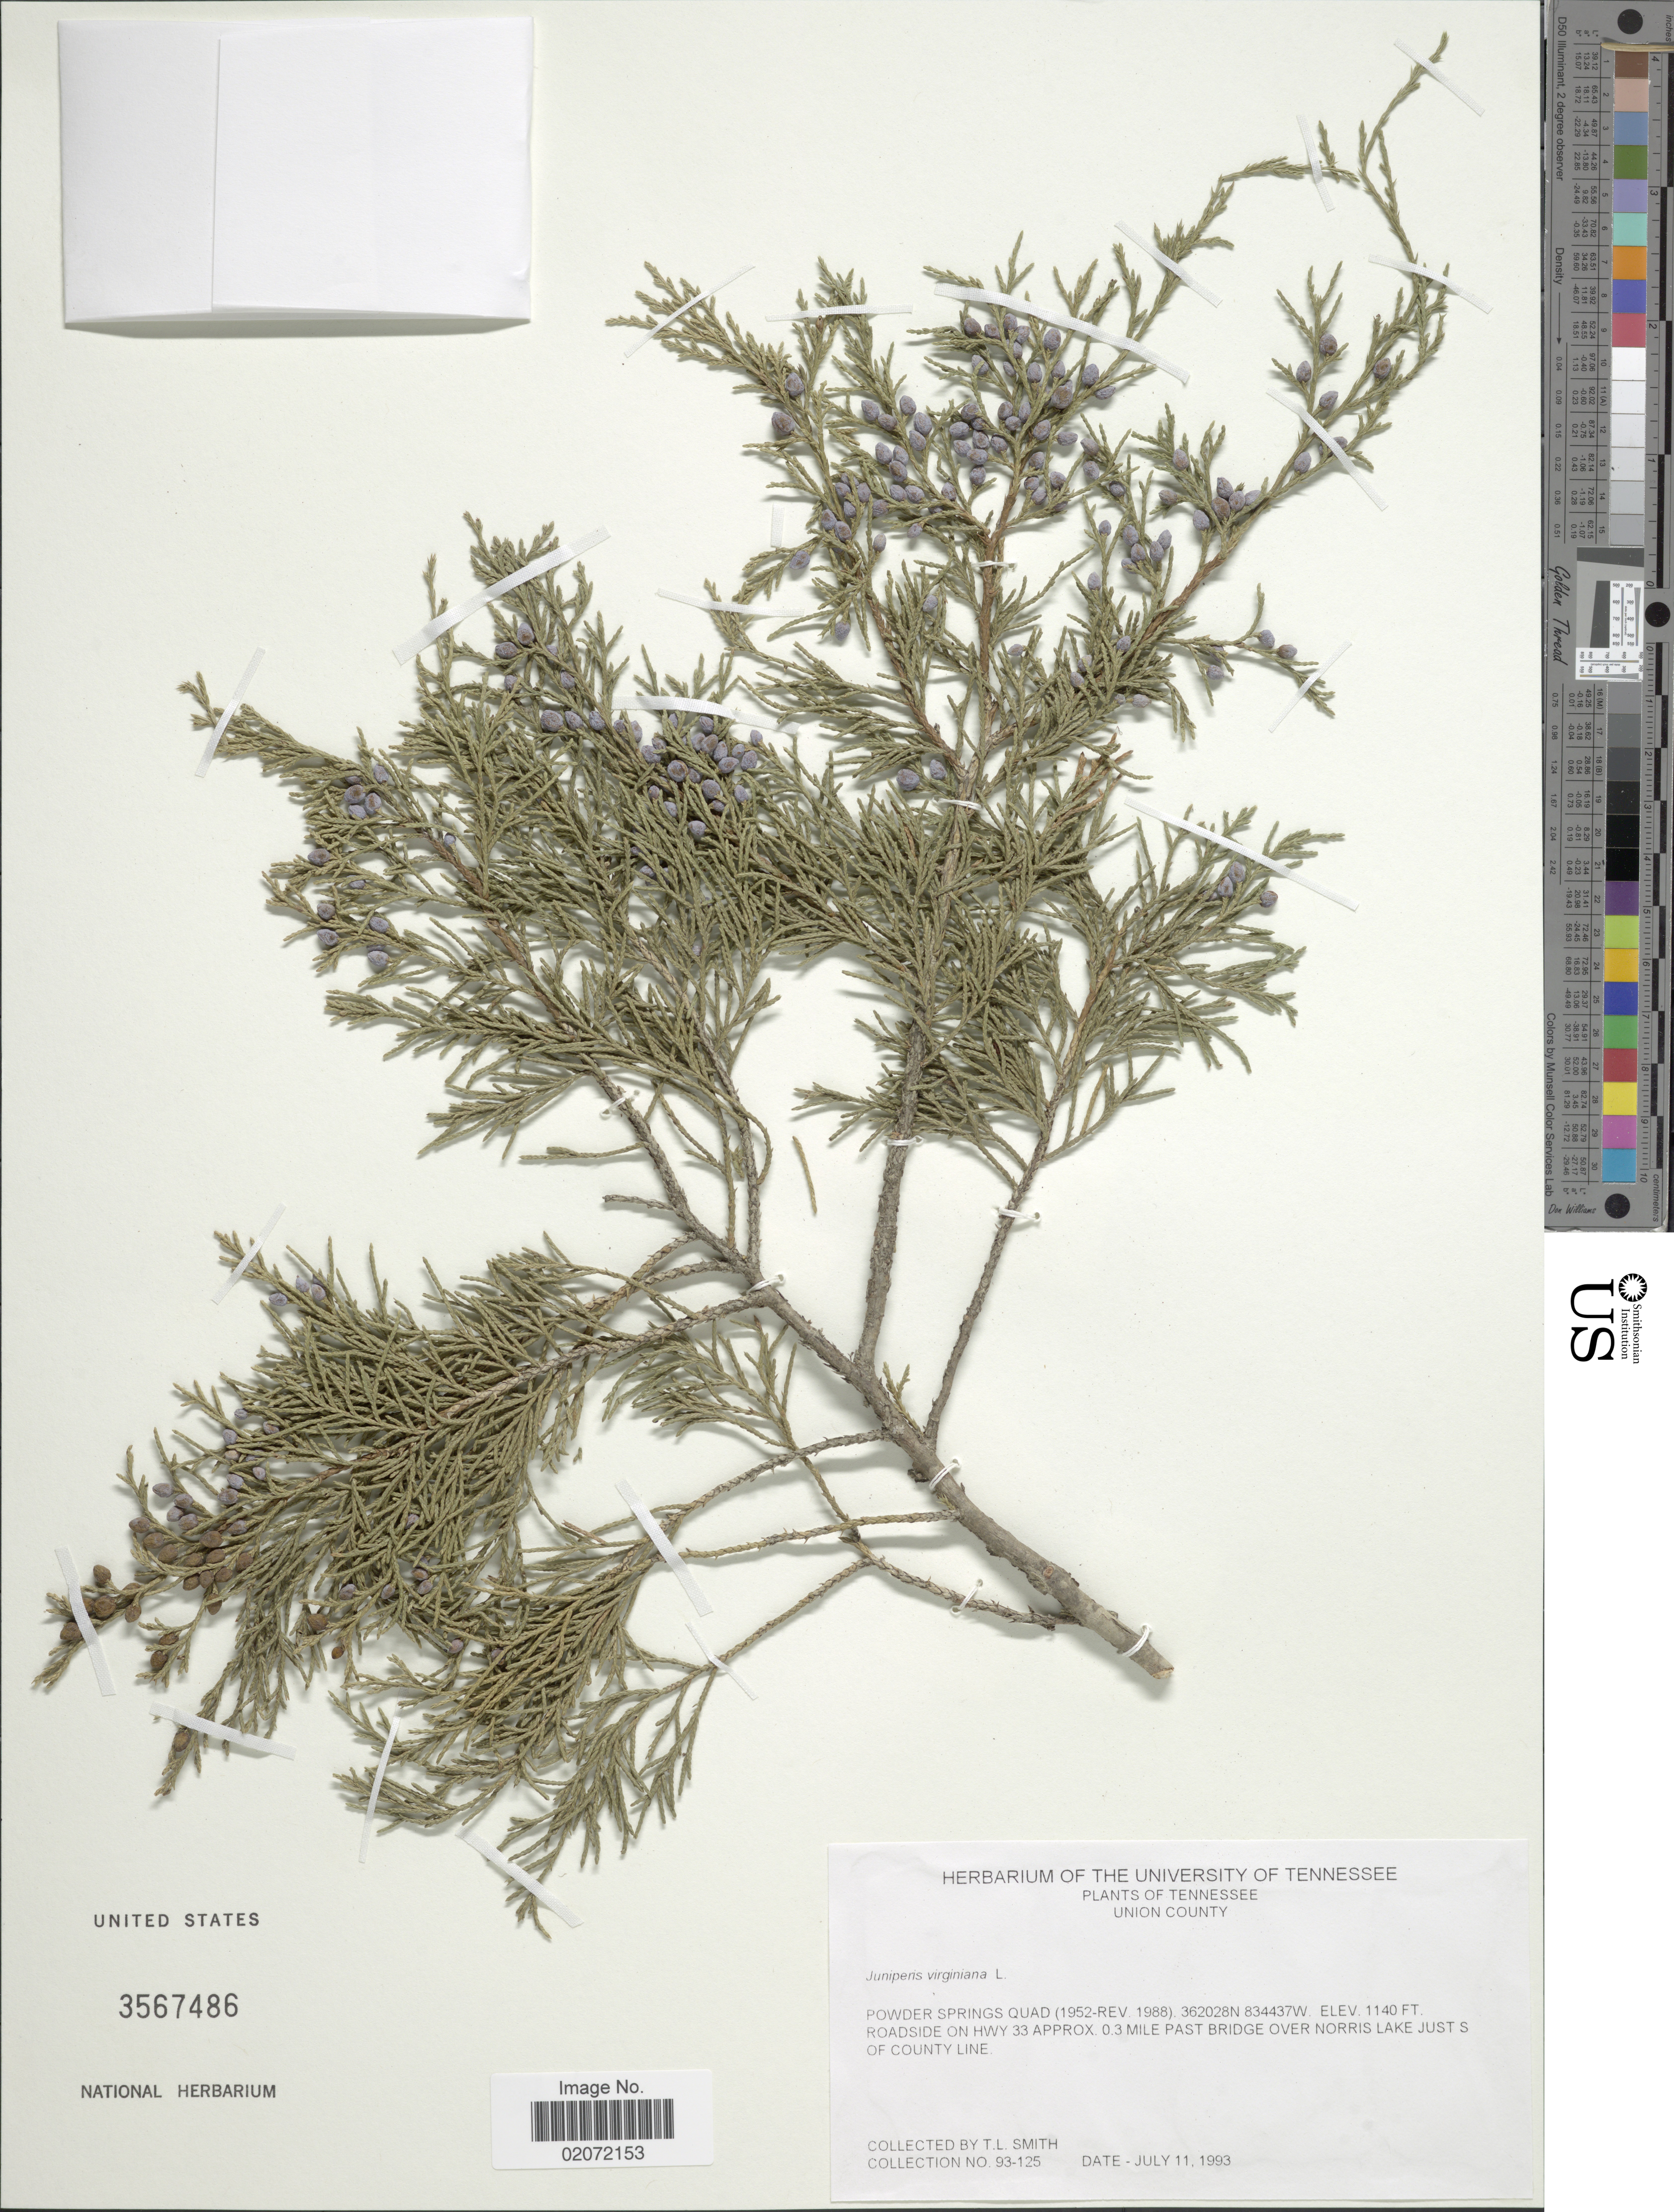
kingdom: Plantae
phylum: Tracheophyta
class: Pinopsida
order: Pinales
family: Cupressaceae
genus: Juniperus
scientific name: Juniperus virginiana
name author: L.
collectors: T. L. Smith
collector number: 93-125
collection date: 1993-07-11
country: United States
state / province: Tennessee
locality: Powder Springs Quad (1952-REV 1988) 362028N 834437W, Roadside on Hwy 33 Approx 0.3 Mile Past Bridge over Norris Lake just S of County Line.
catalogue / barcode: US 3567486